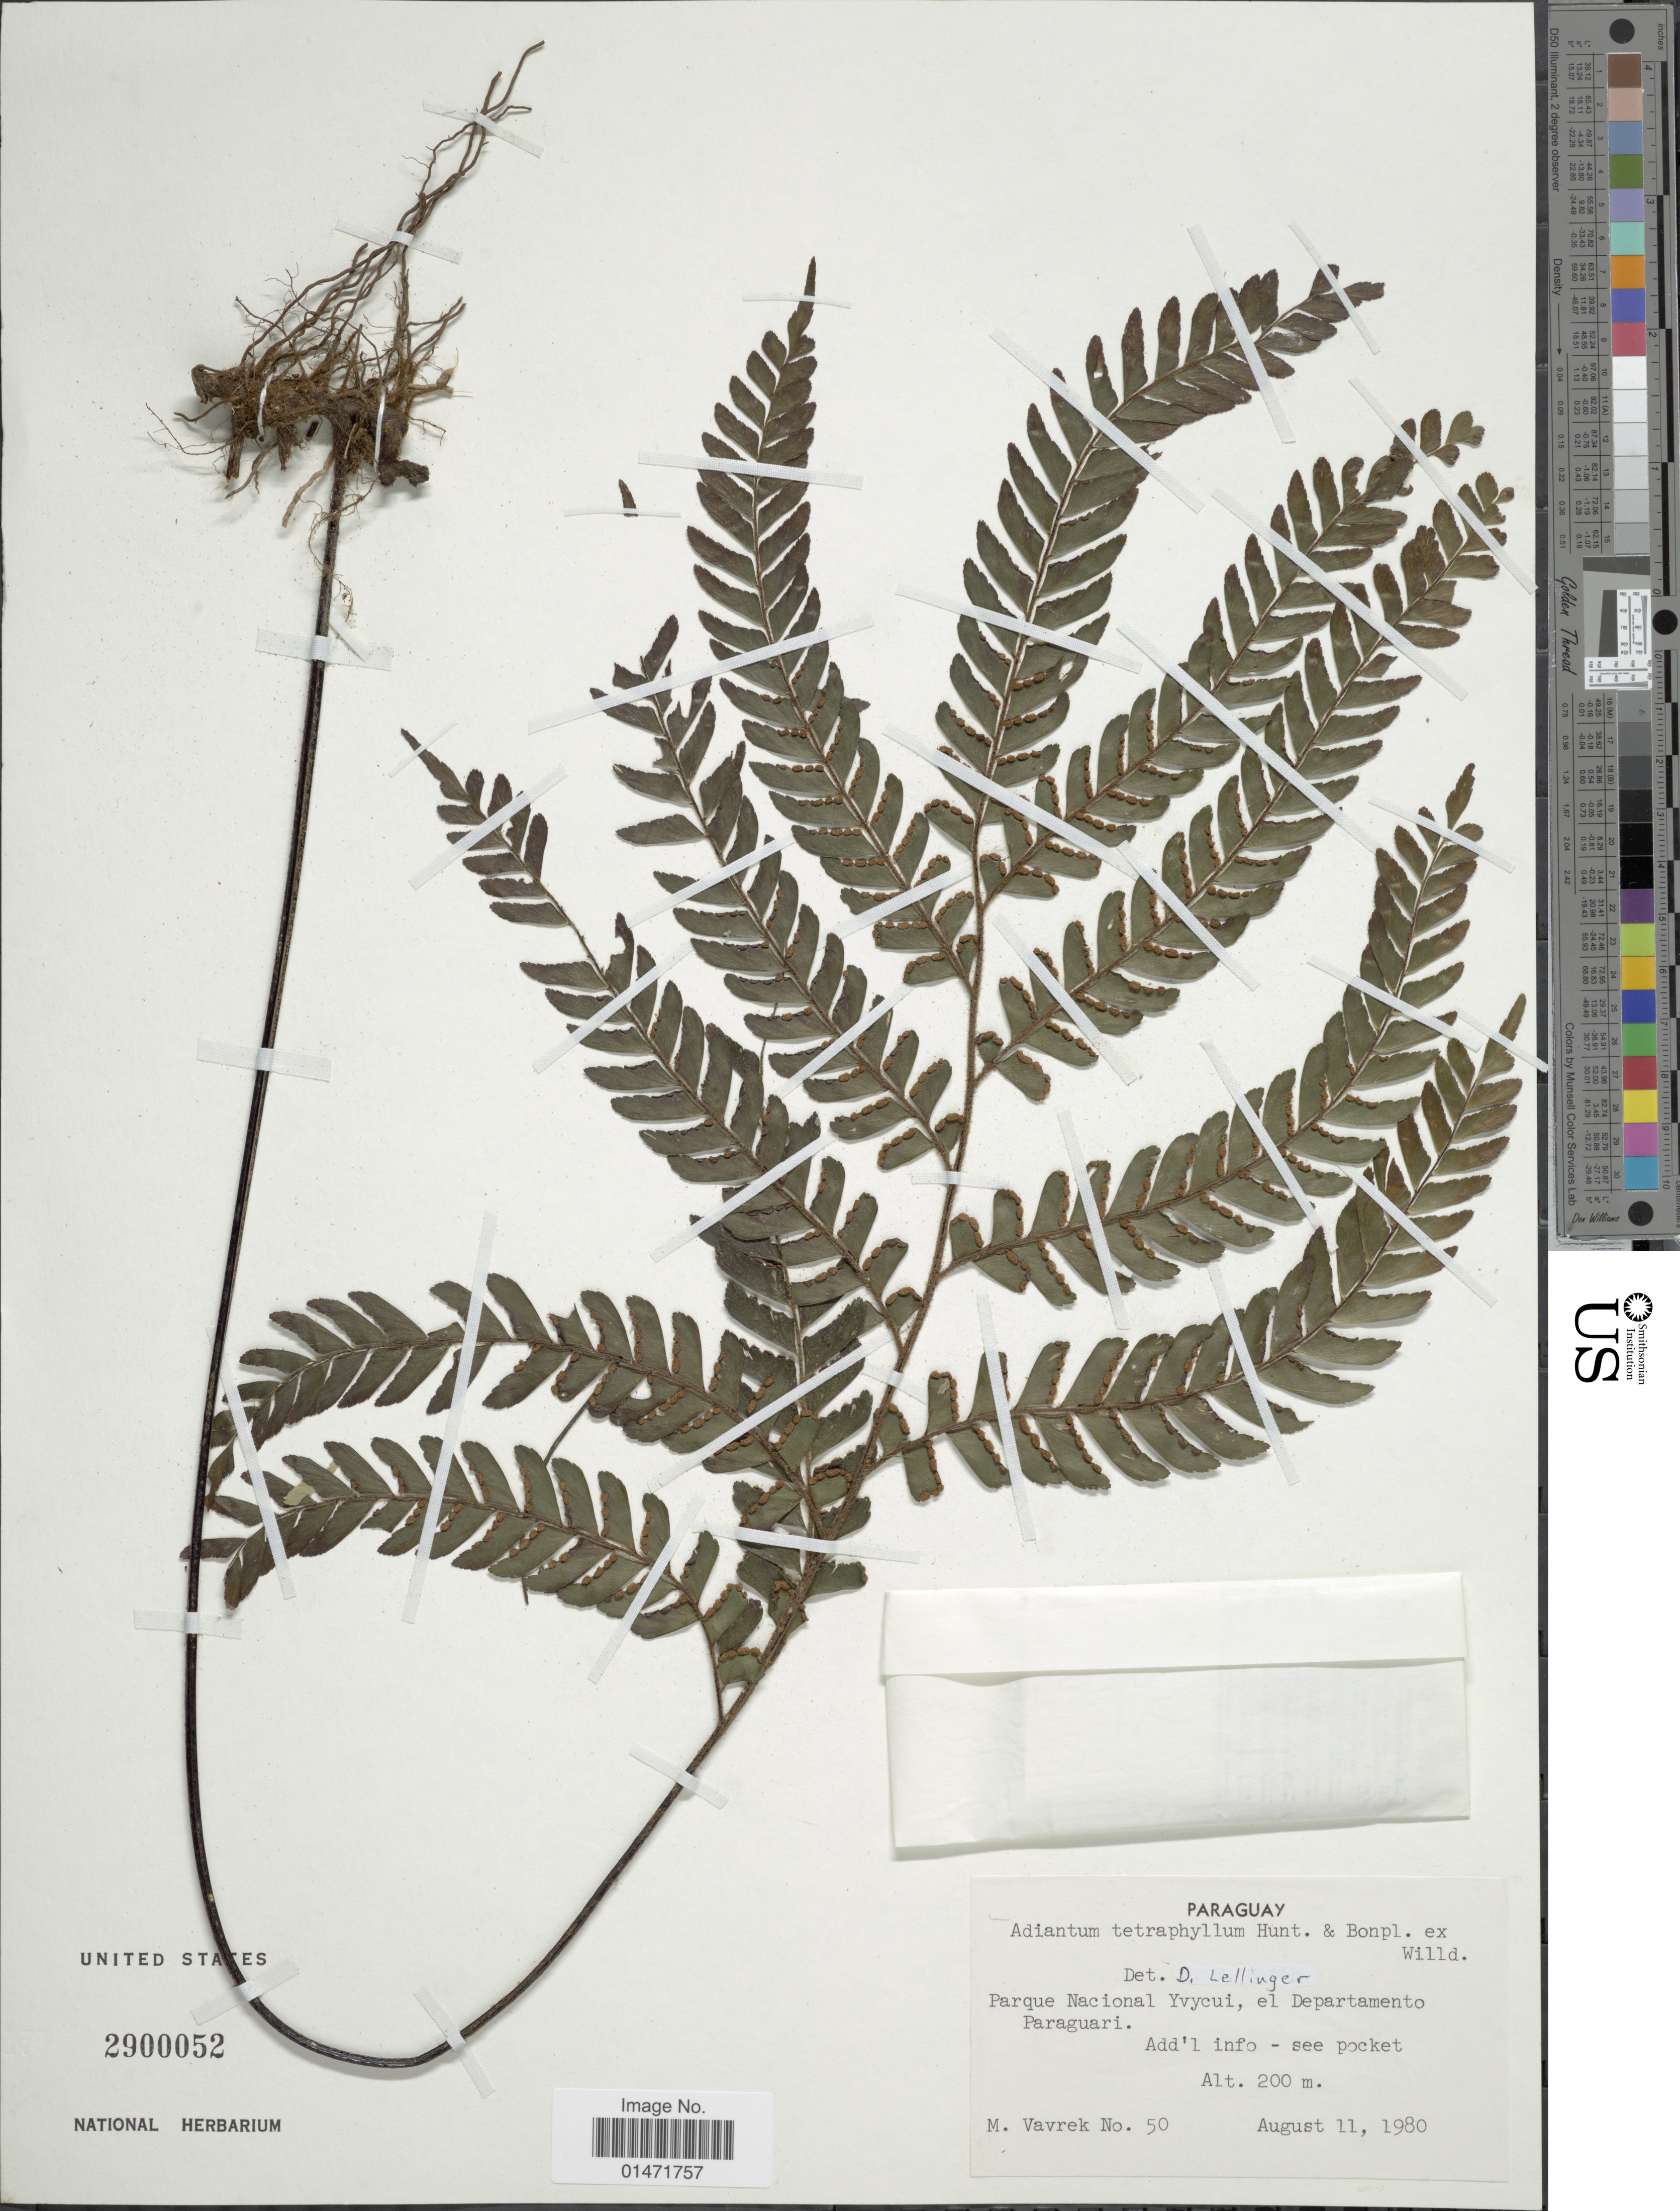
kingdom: Plantae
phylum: Tracheophyta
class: Polypodiopsida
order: Polypodiales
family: Pteridaceae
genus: Adiantum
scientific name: Adiantum tetraphyllum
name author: Humb. & Bonpl. ex Willd.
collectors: M. Vavrek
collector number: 50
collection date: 1980-08-11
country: Paraguay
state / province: Paraguari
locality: Parque Nacional Yvycui, el Departamento Paraguari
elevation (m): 200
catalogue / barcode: US 2900052